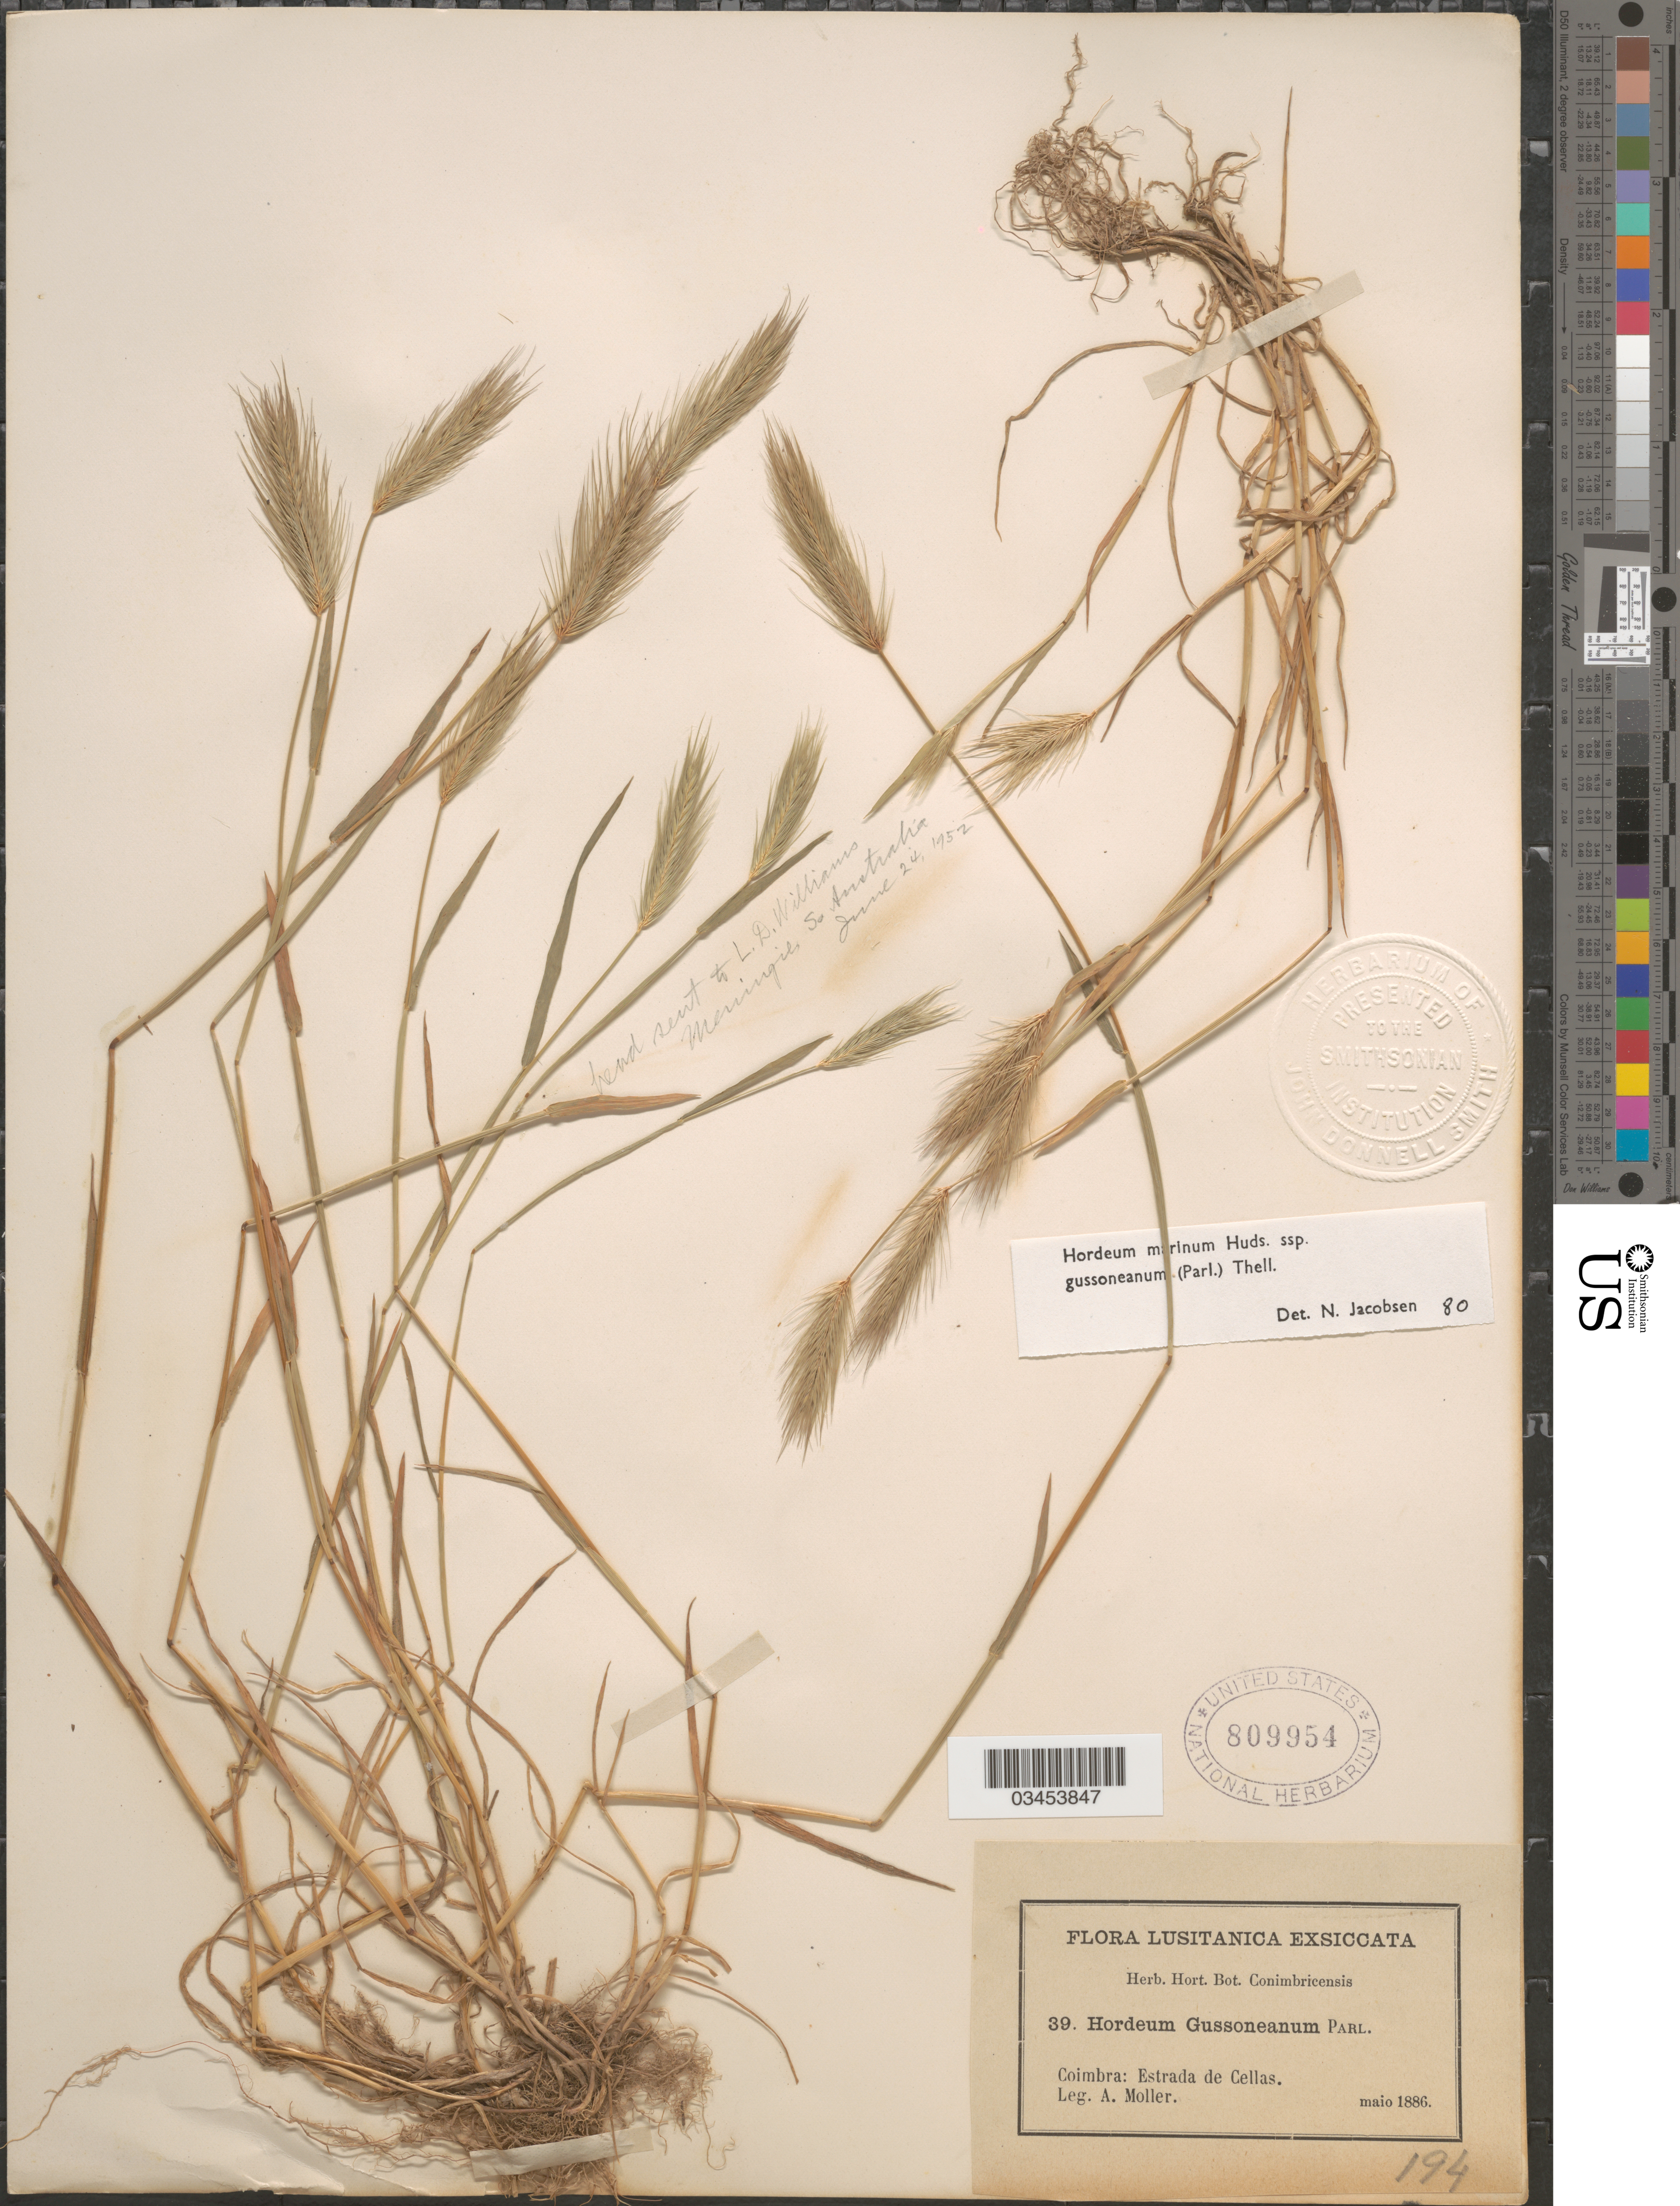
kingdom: Plantae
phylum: Tracheophyta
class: Liliopsida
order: Poales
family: Poaceae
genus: Hordeum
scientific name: Hordeum marinum subsp. gussoneanum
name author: (Parl.) Thell.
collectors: A. Moller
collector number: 39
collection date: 1886-05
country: Portugal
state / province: Coimbra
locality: Estrada de Cellas.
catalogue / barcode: US 809954